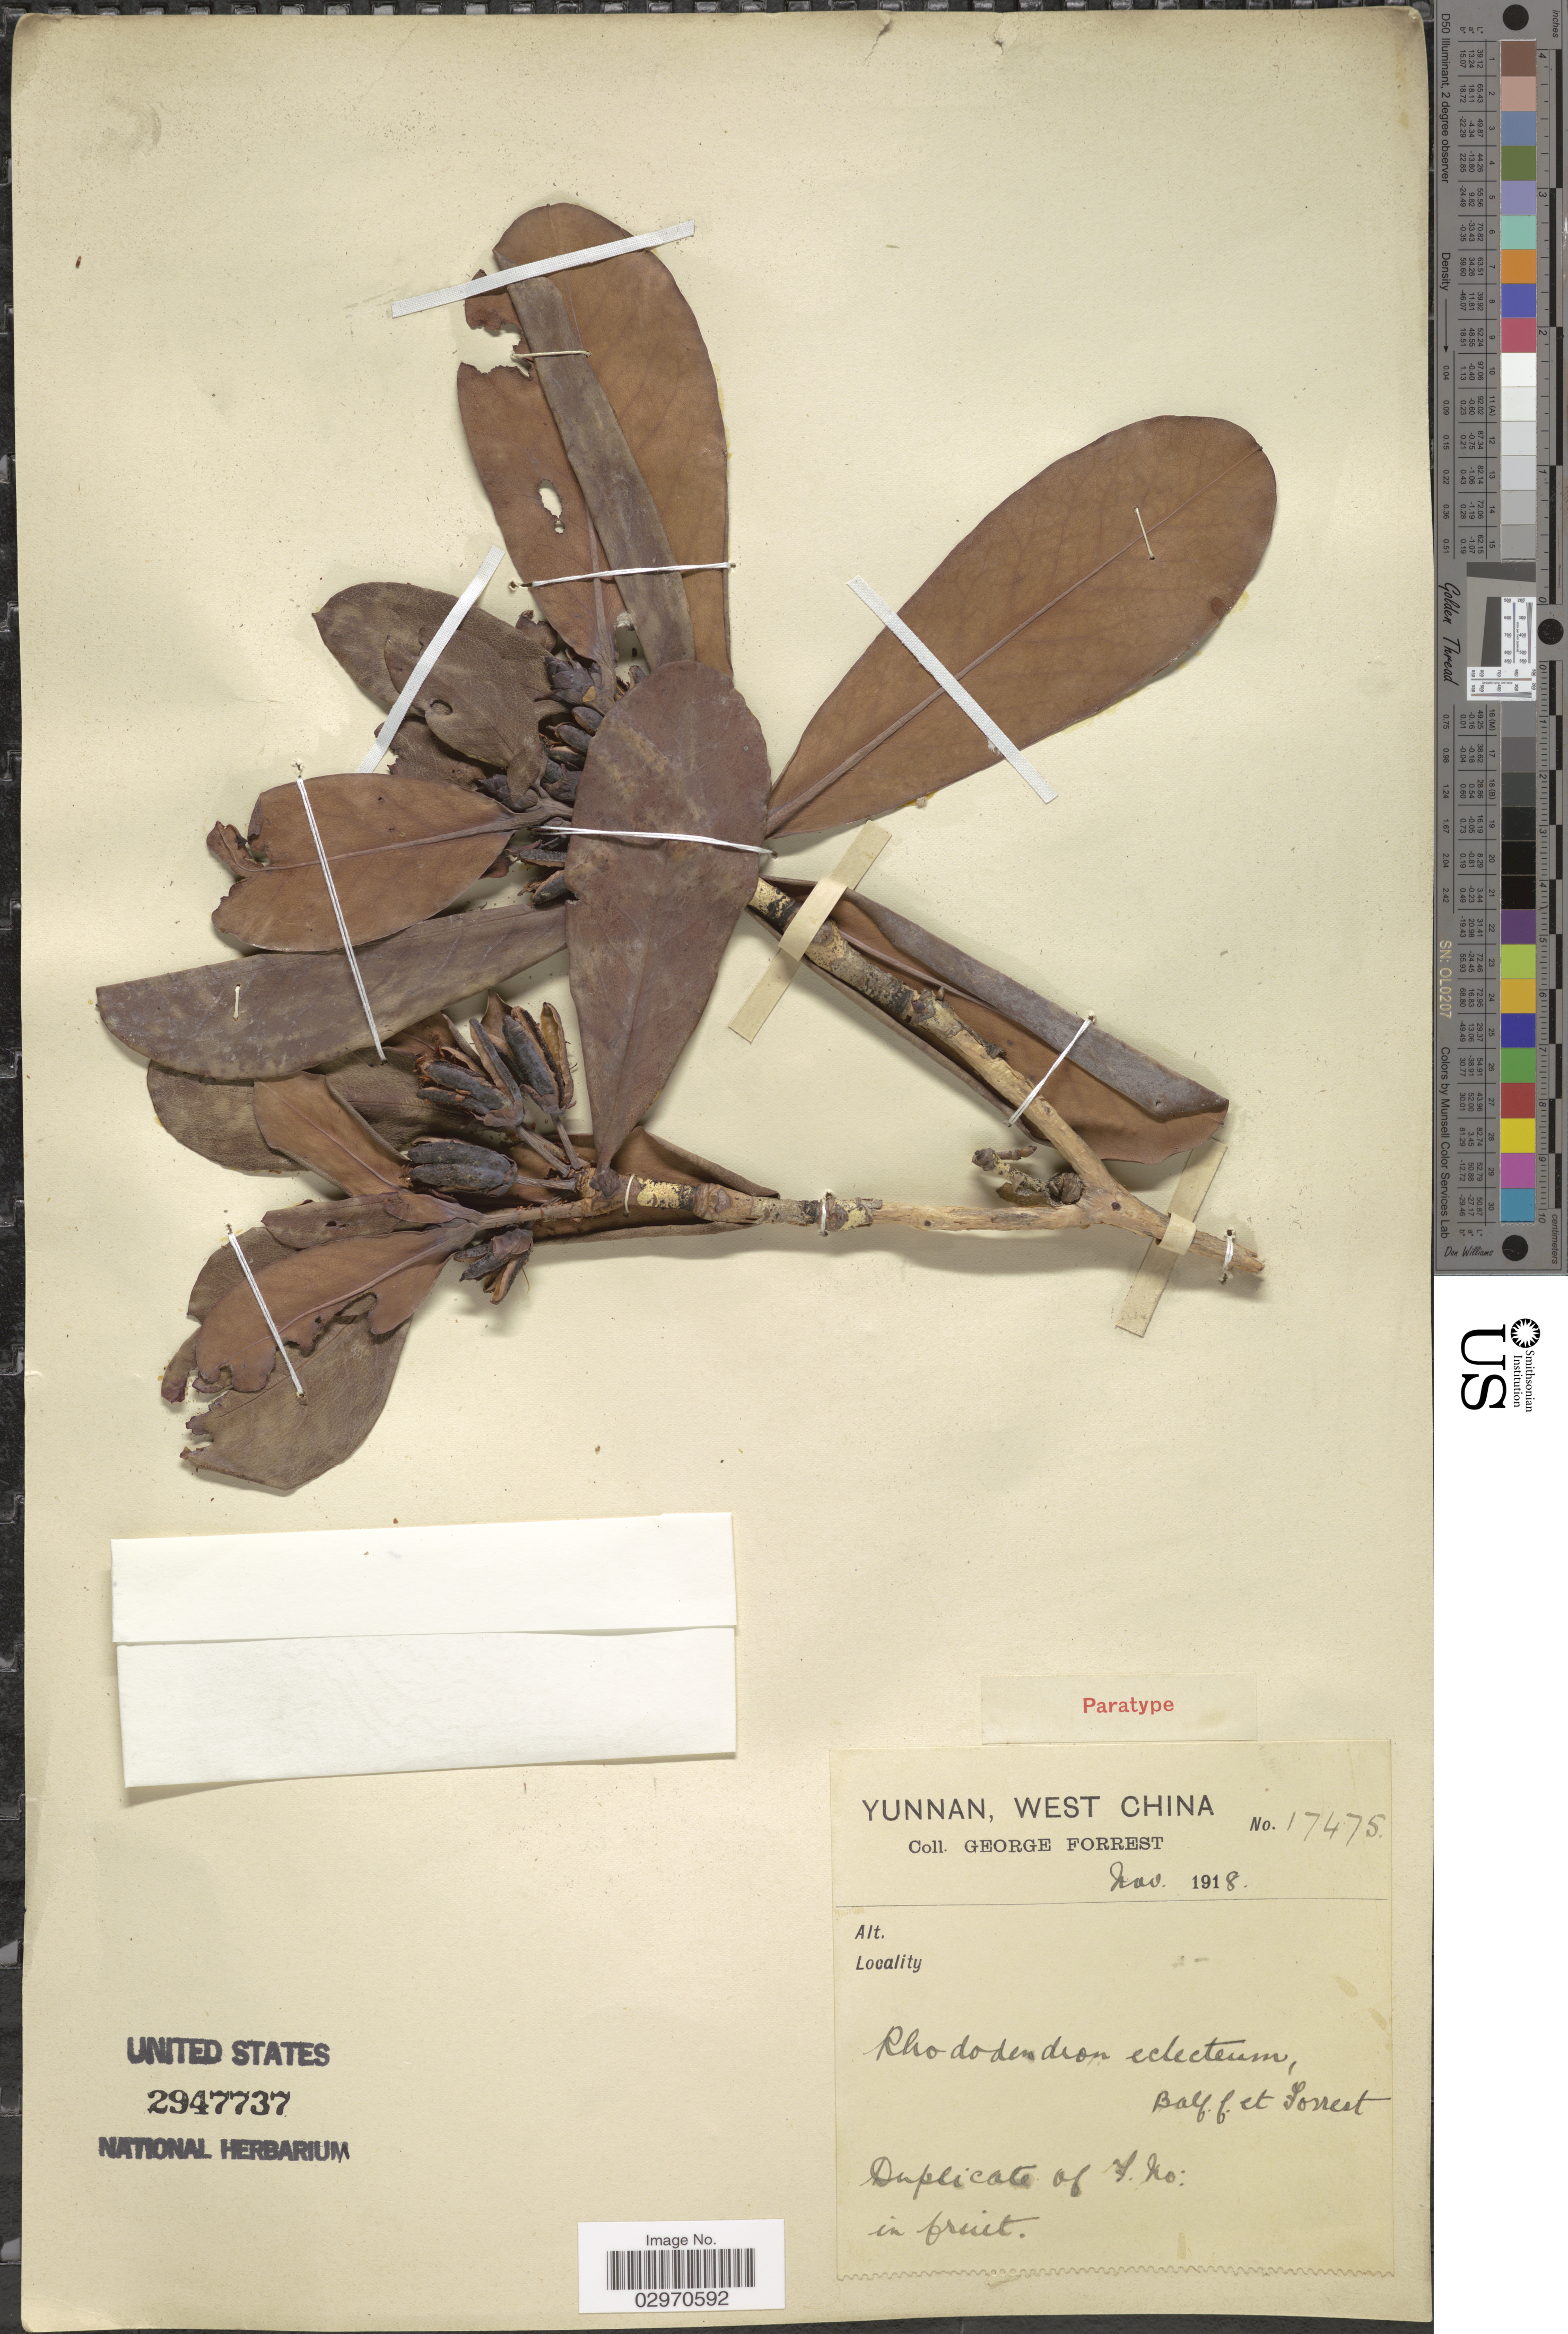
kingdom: Plantae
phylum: Tracheophyta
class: Magnoliopsida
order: Ericales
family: Ericaceae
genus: Rhododendron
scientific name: Rhododendron eclecteum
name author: Balf. f. & Forrest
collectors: G. Forrest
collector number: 17475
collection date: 1918-11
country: China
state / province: Yunnan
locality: West China.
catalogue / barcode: US 2947737